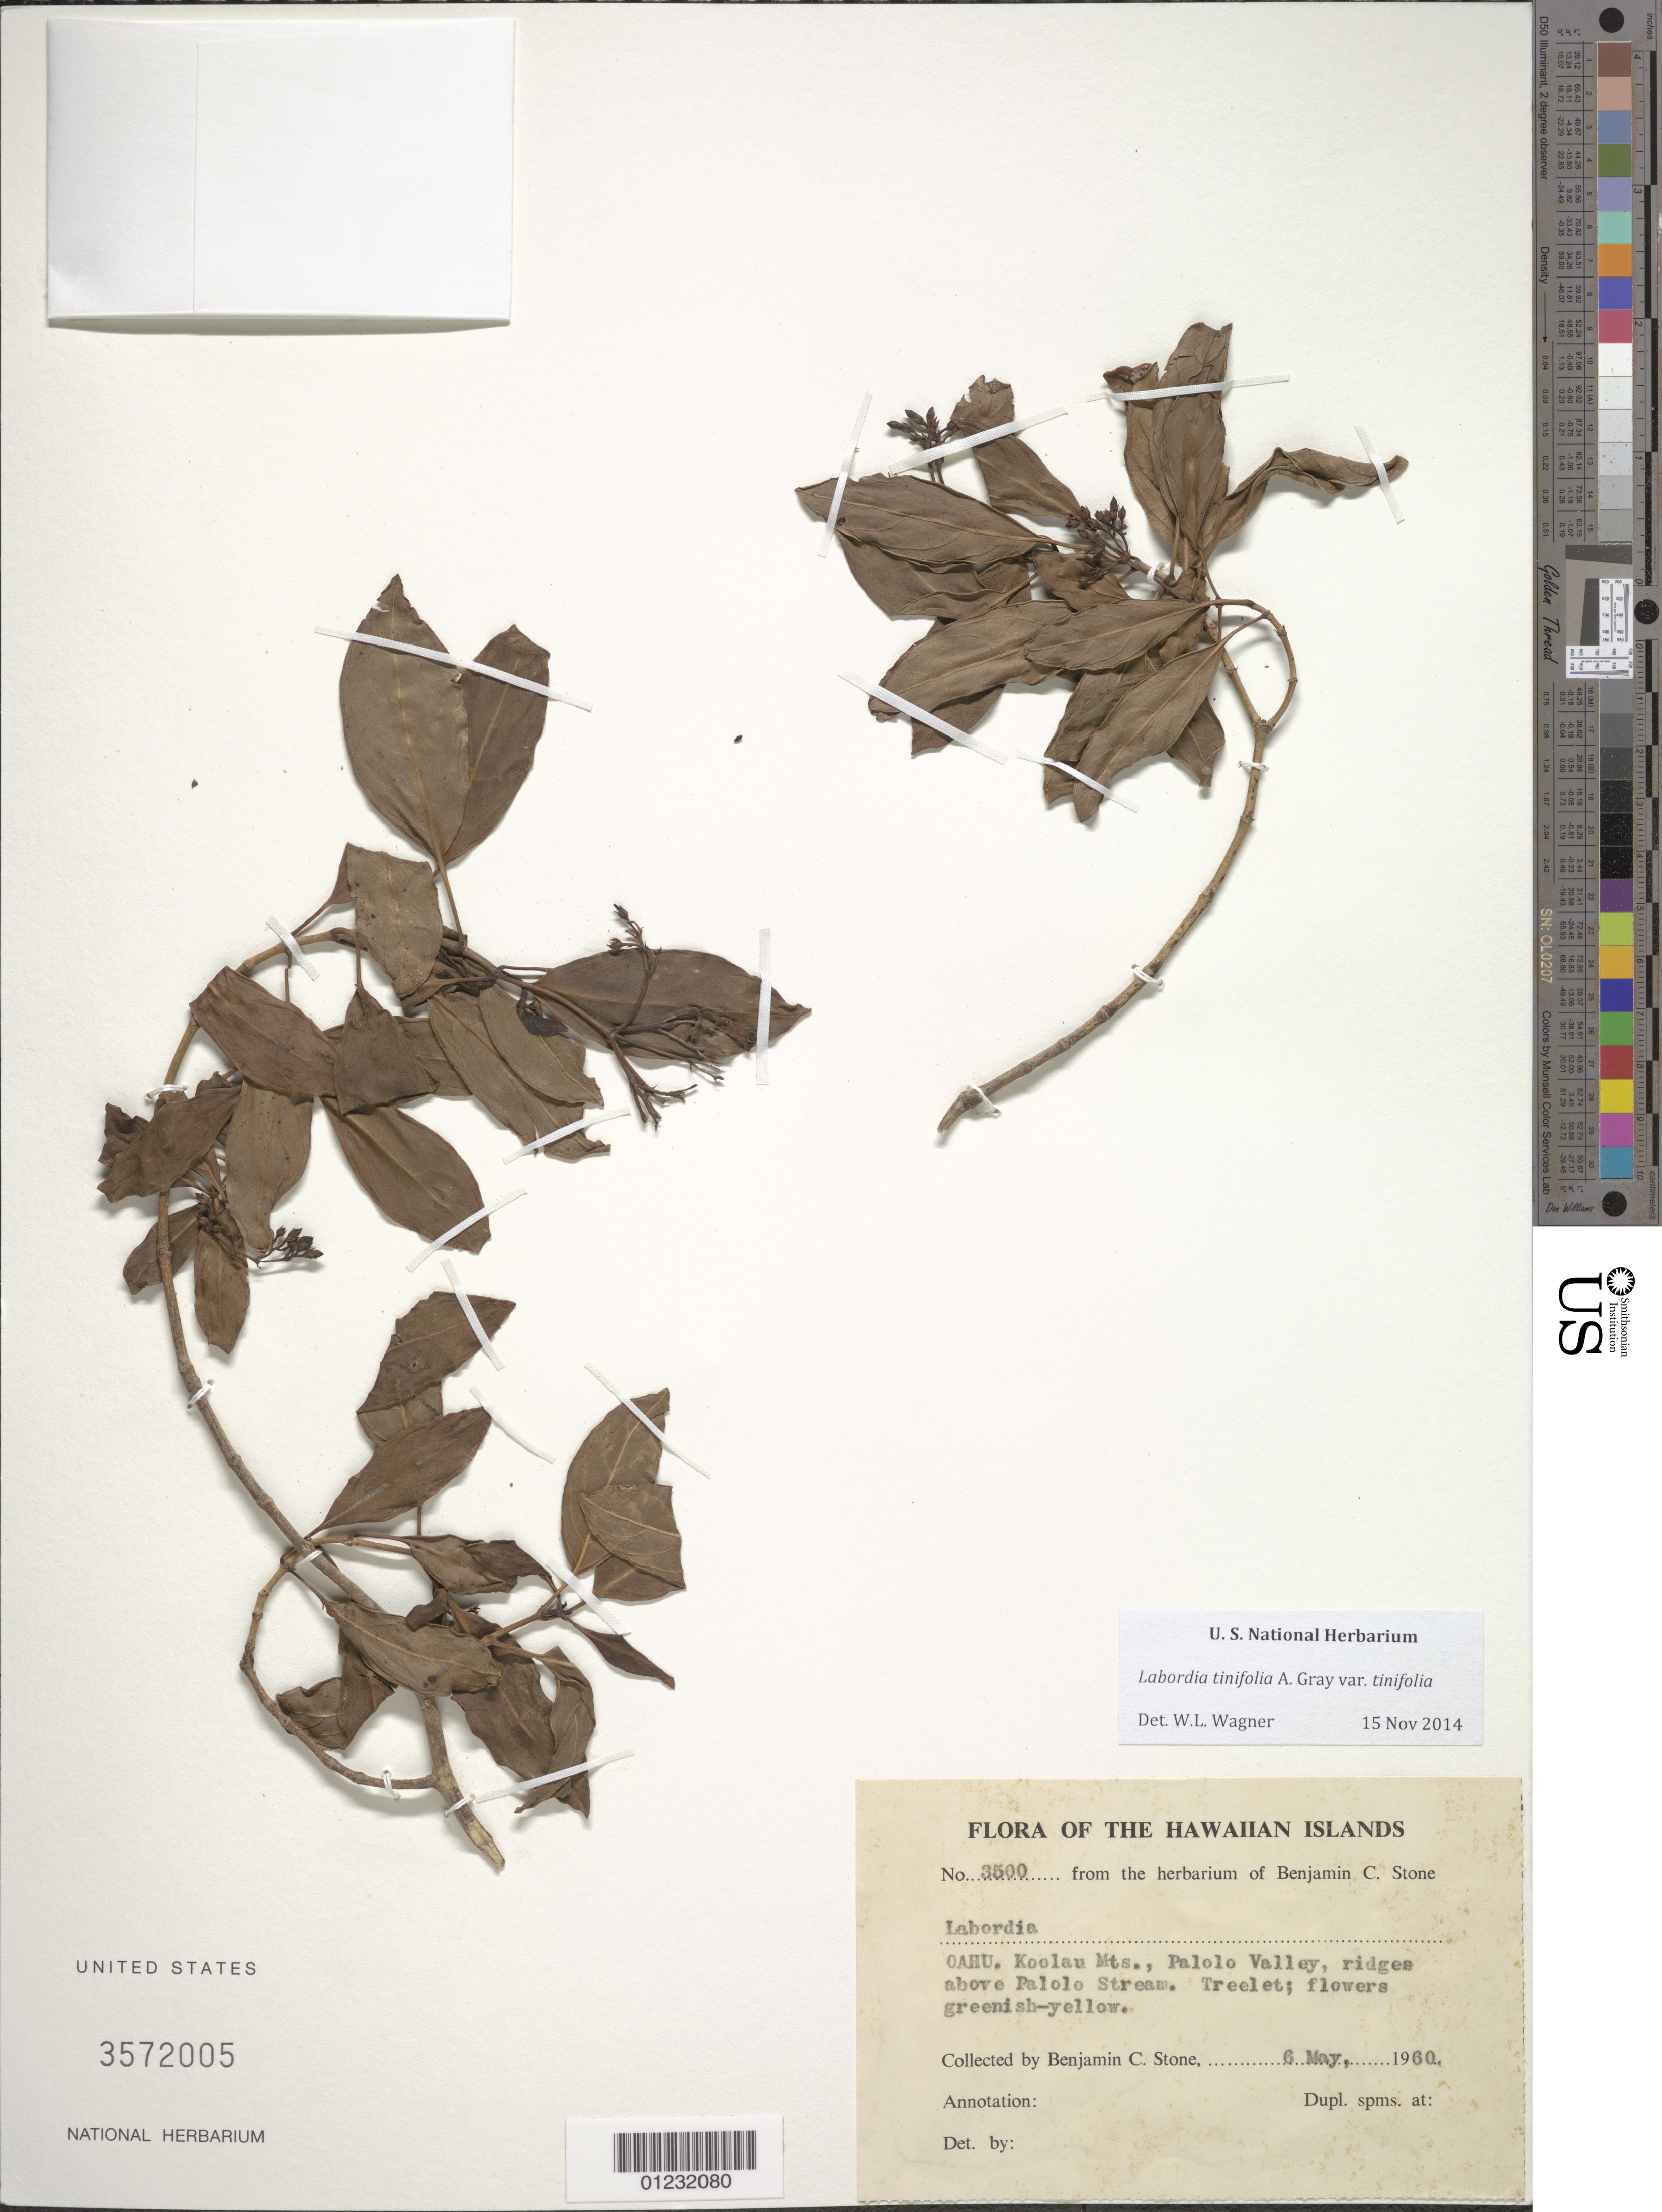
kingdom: Plantae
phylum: Tracheophyta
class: Magnoliopsida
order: Gentianales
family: Loganiaceae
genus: Geniostoma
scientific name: Geniostoma tinifolium var. tinifolium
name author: A. Gray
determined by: Wagner, W. L., (BOT), Smithsonian Institution - National Museum of Natural History (UNITED STATES)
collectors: B. C. Stone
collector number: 3500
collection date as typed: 6 May 1960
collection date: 1960-05-06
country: United States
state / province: Hawaii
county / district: Honolulu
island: Oahu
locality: Koolau Mountains, Palolo Valley, Oahu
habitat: Ridges above Palolo Stream.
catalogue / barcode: US 3572005